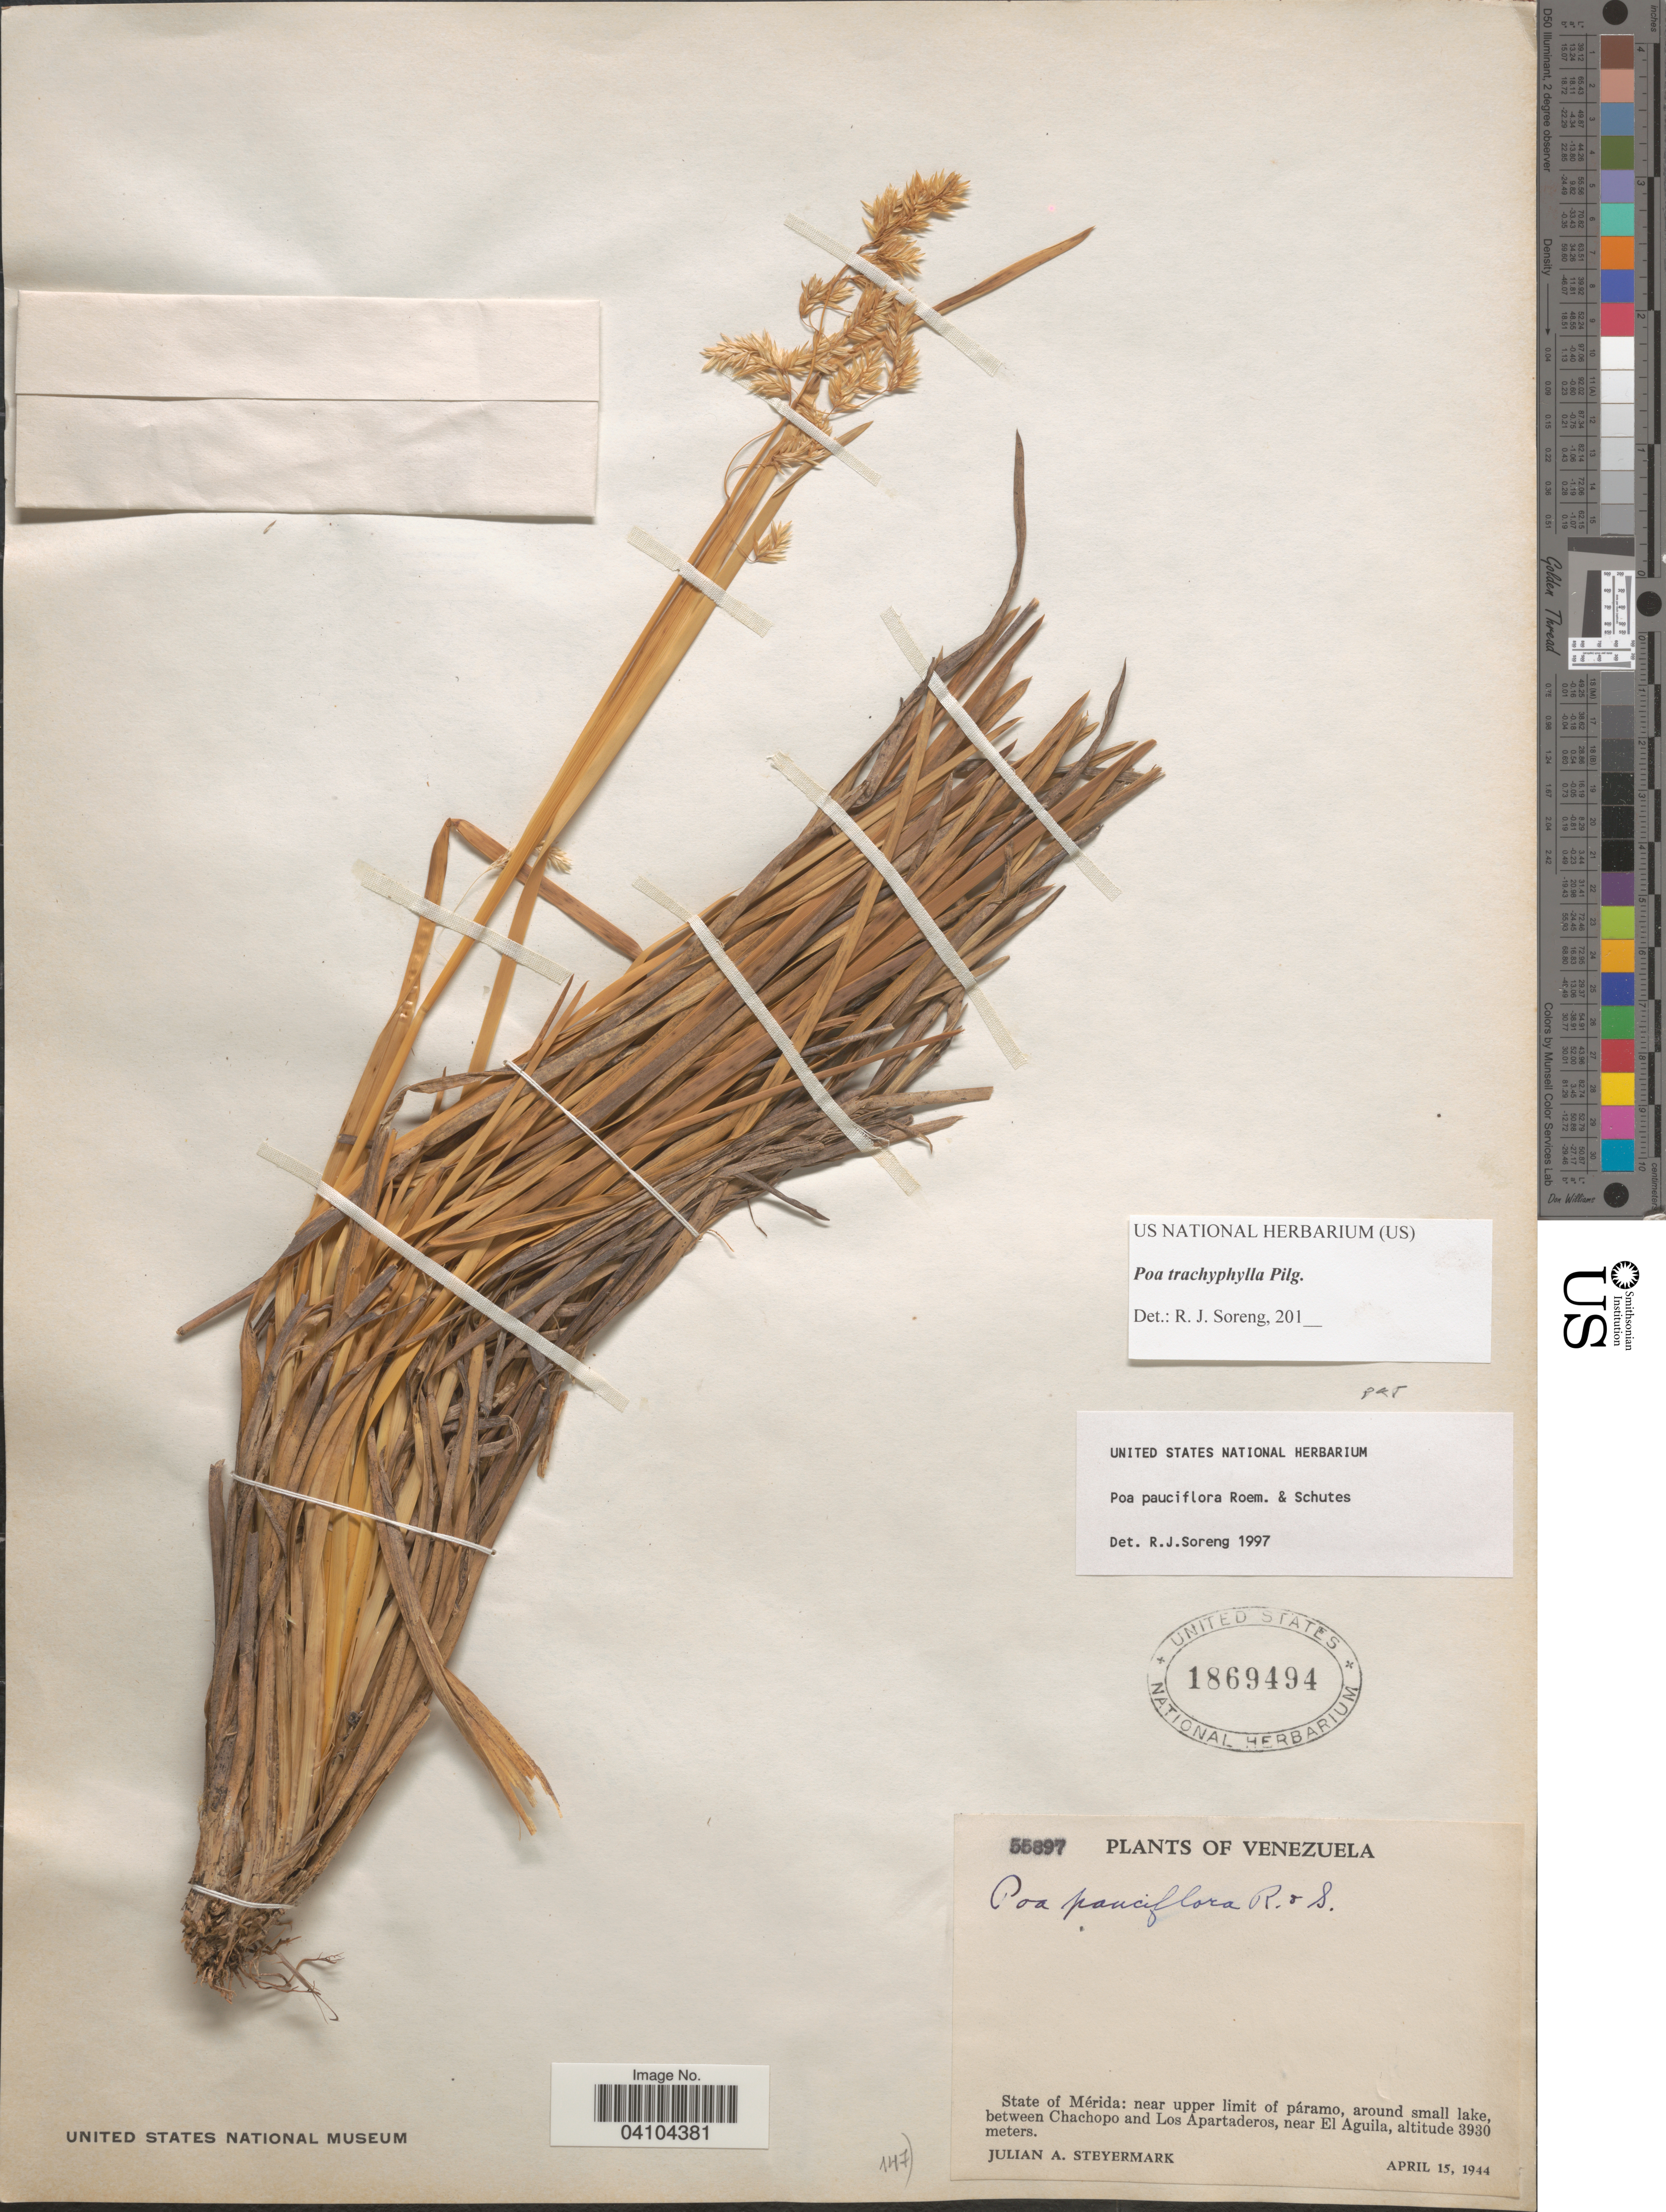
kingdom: Plantae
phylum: Tracheophyta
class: Liliopsida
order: Poales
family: Poaceae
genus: Poa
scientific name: Poa trachyphylla Hack., nom. illeg.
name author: Hack.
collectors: J. Steyermark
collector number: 55897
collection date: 1944-04-15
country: Venezuela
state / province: Merida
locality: Near upper limit of páramo, around small lake, between Chachopo and Los Apartaderos, near El Aguila.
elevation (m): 3930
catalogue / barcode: US 1869494